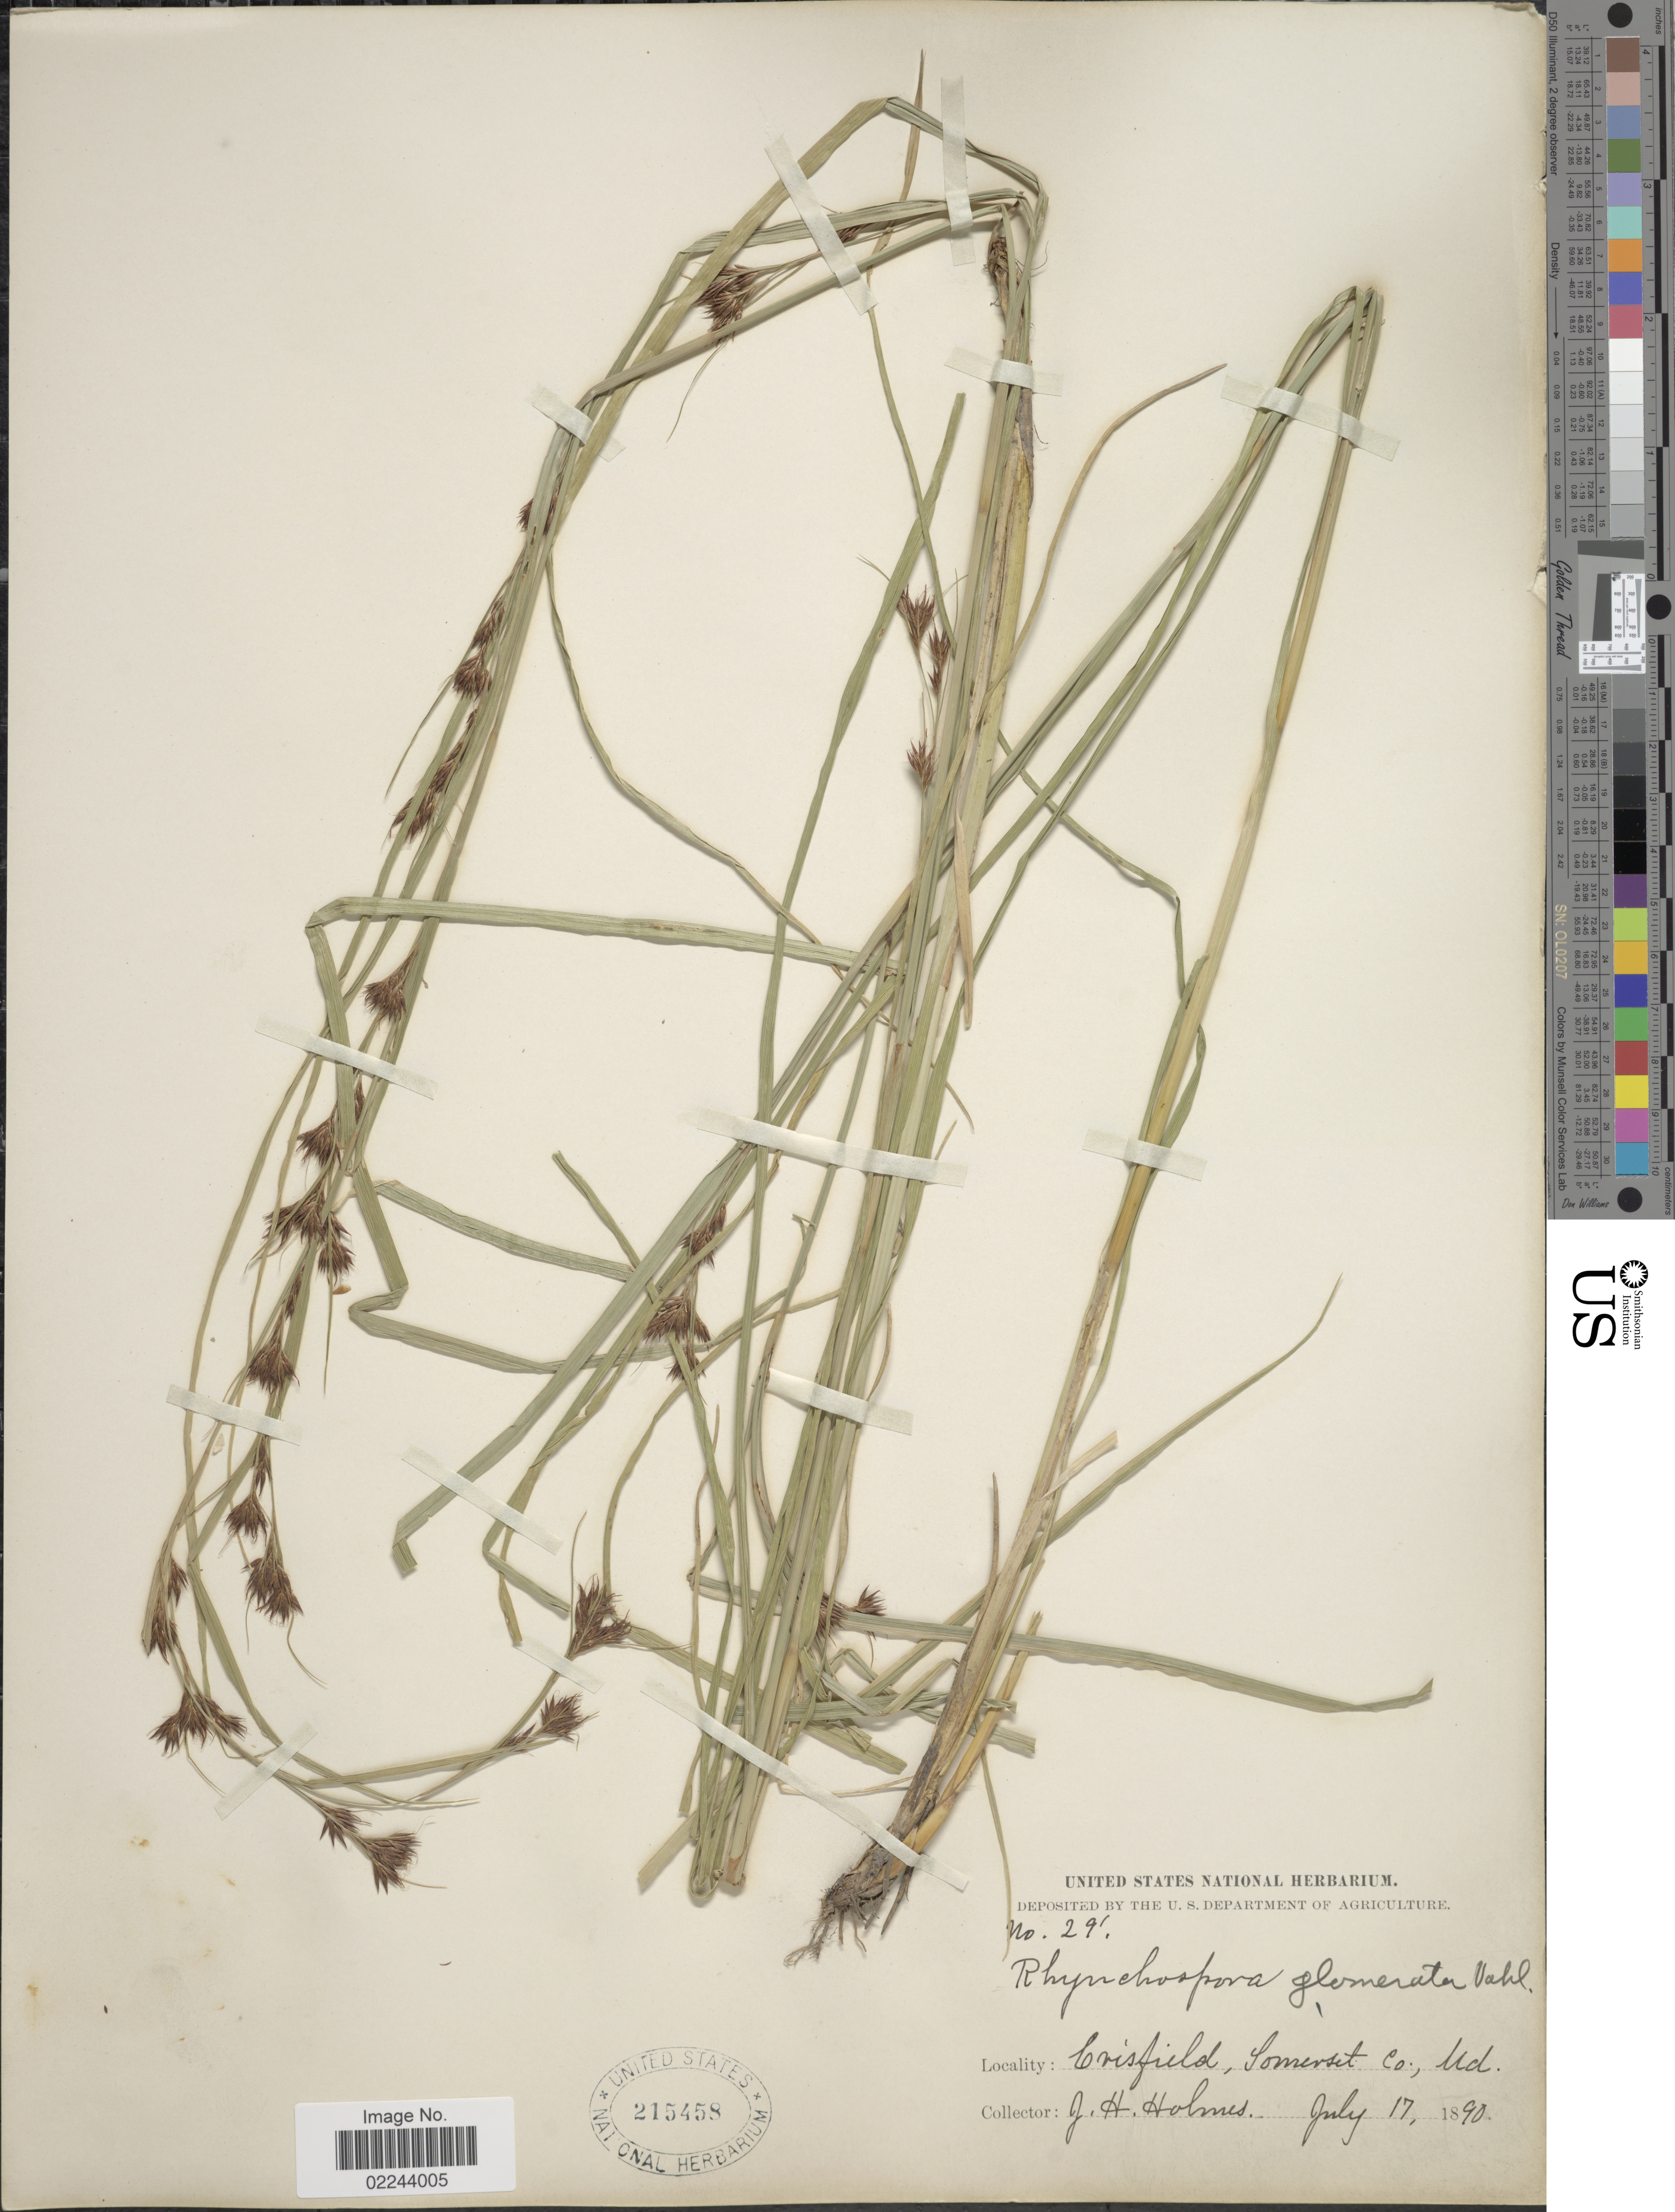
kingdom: Plantae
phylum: Tracheophyta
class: Liliopsida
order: Poales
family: Cyperaceae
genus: Rhynchospora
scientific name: Rhynchospora glomerata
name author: (L.) Vahl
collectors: J. Holmes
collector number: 291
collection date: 1890-07-17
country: United States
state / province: Colorado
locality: Crisfield, Somerset Co, Cld.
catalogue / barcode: US 215458